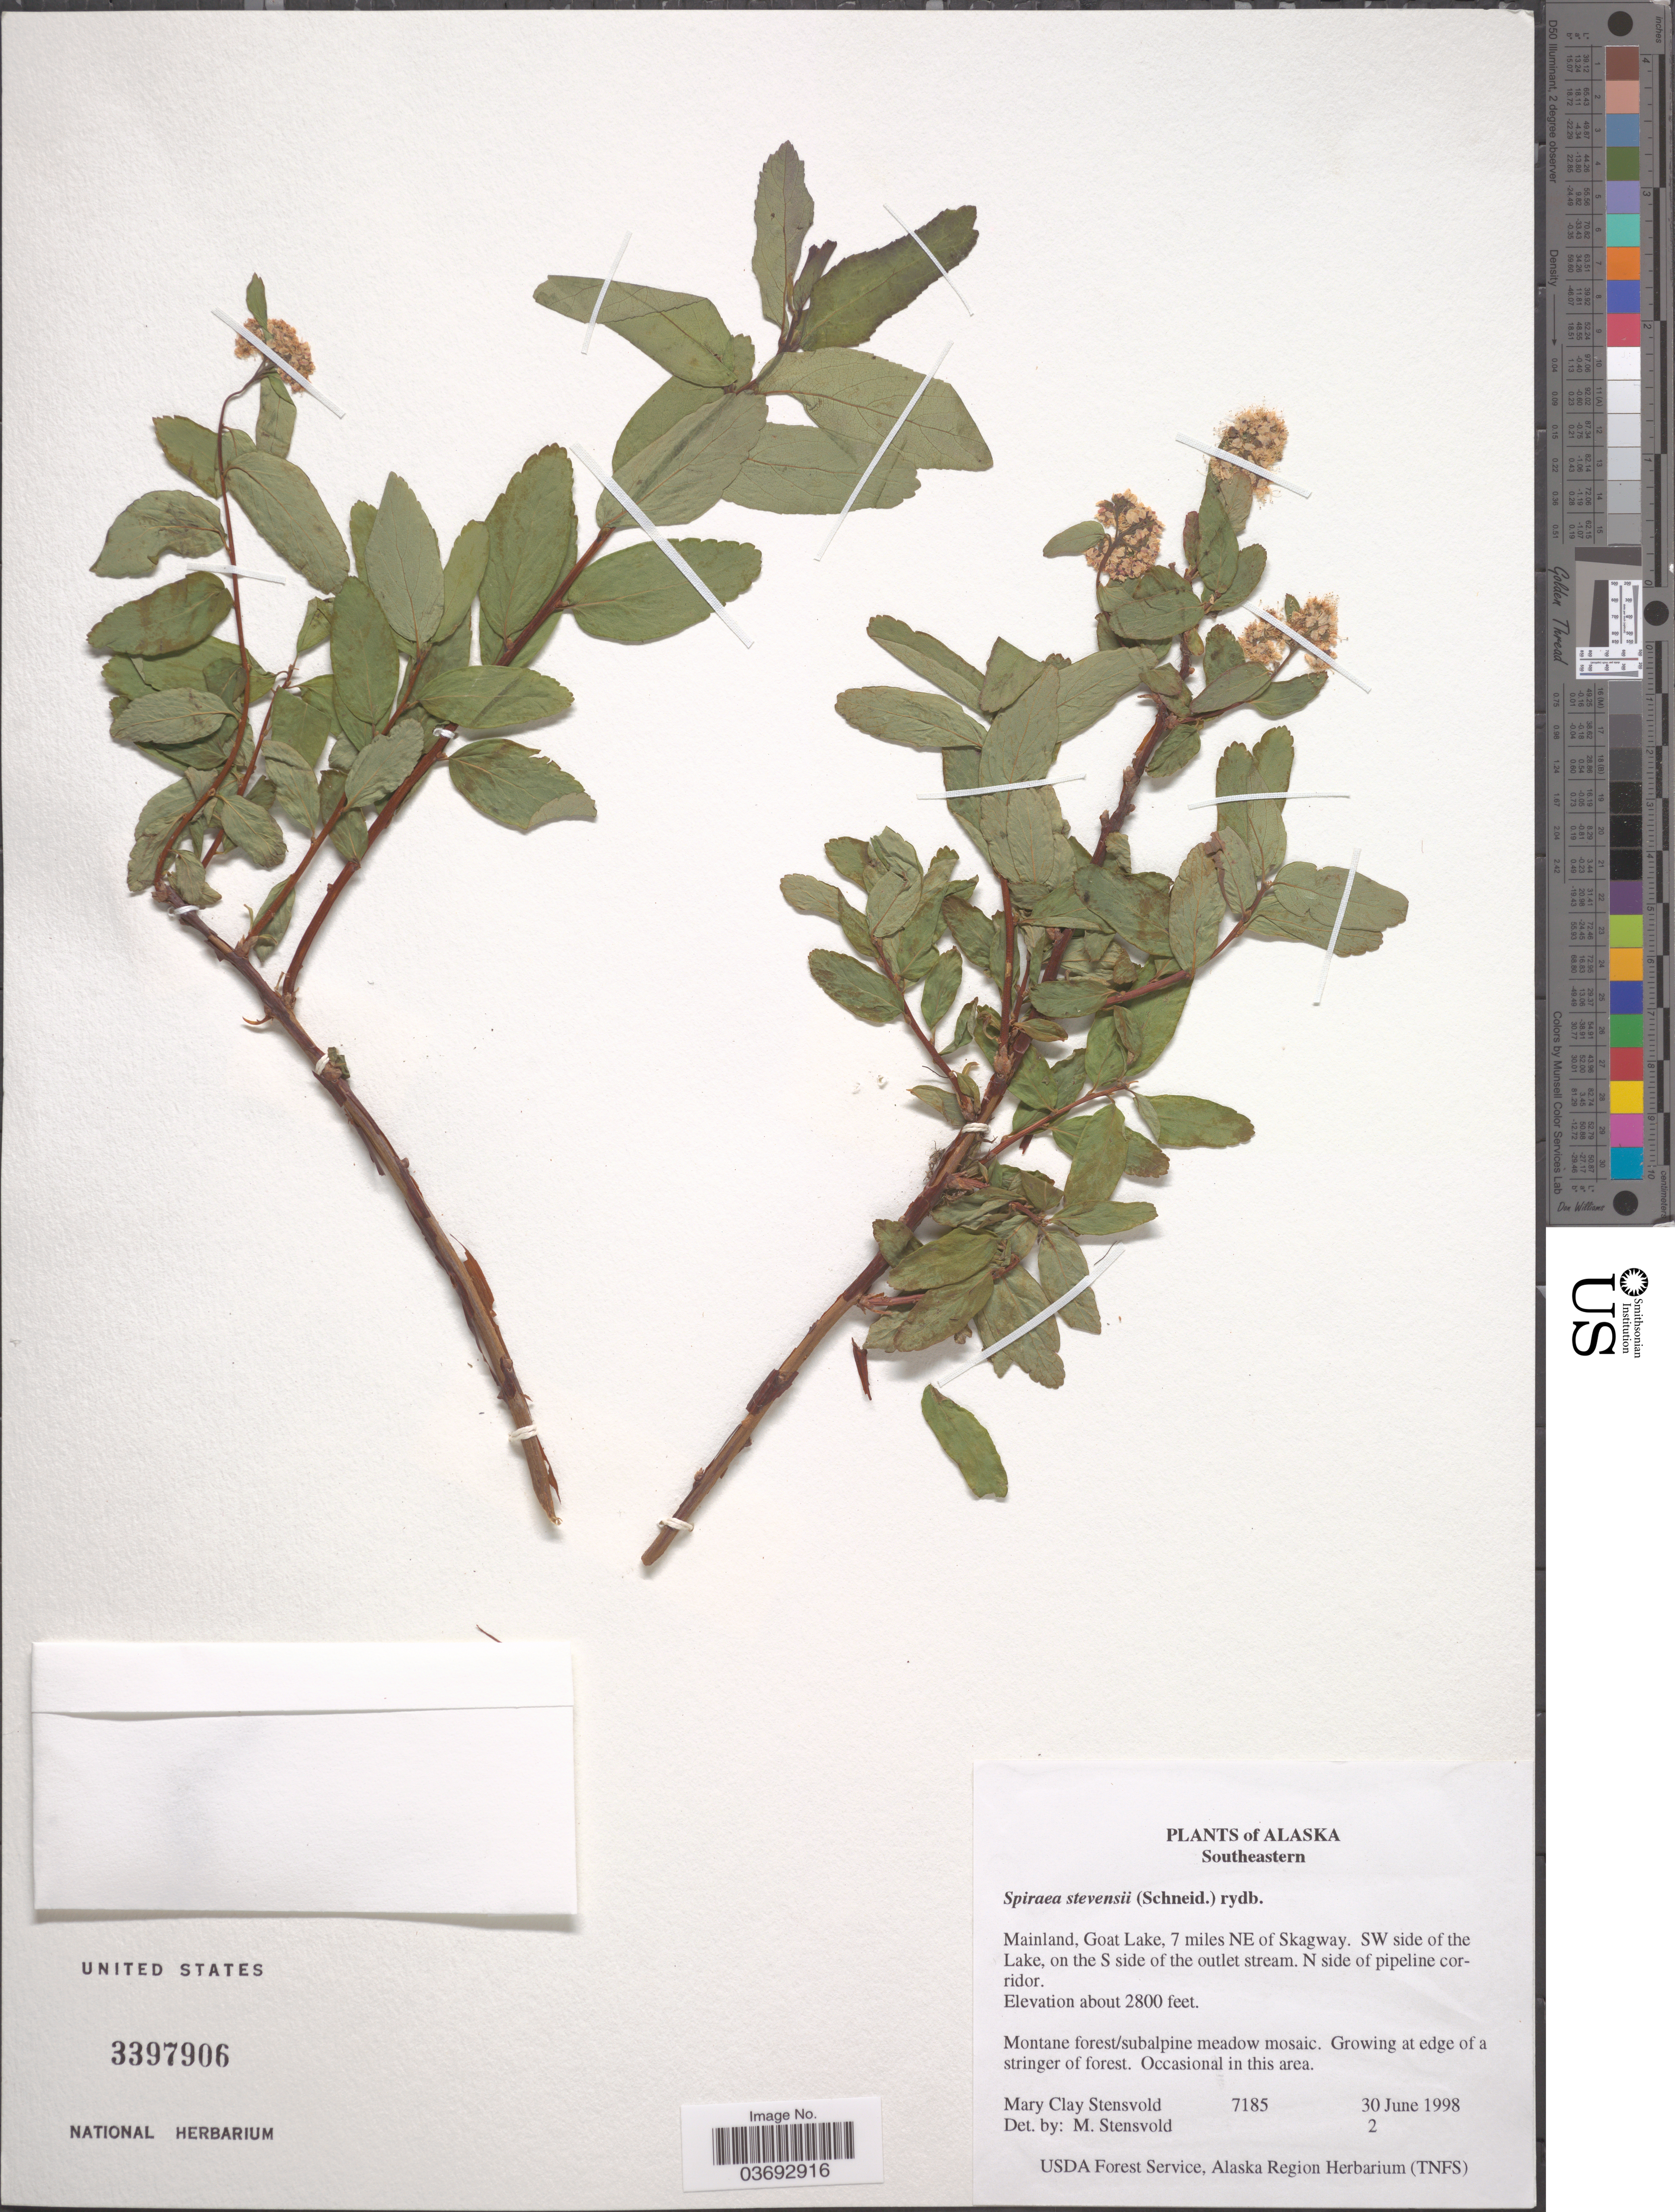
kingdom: Plantae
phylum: Tracheophyta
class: Magnoliopsida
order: Rosales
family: Rosaceae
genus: Spiraea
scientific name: Spiraea stevenii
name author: (C.K. Schneid.) Rydb.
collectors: M. Stensvold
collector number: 7185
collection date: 1998-06-30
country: United States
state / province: Alaska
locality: Southeastern. Mainland, Goad Lake, 7 miles NE of Skagway. SW side of the Lake, on the S side of the outlet stream. N side of pipeline corridor.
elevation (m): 853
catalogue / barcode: US 3397906